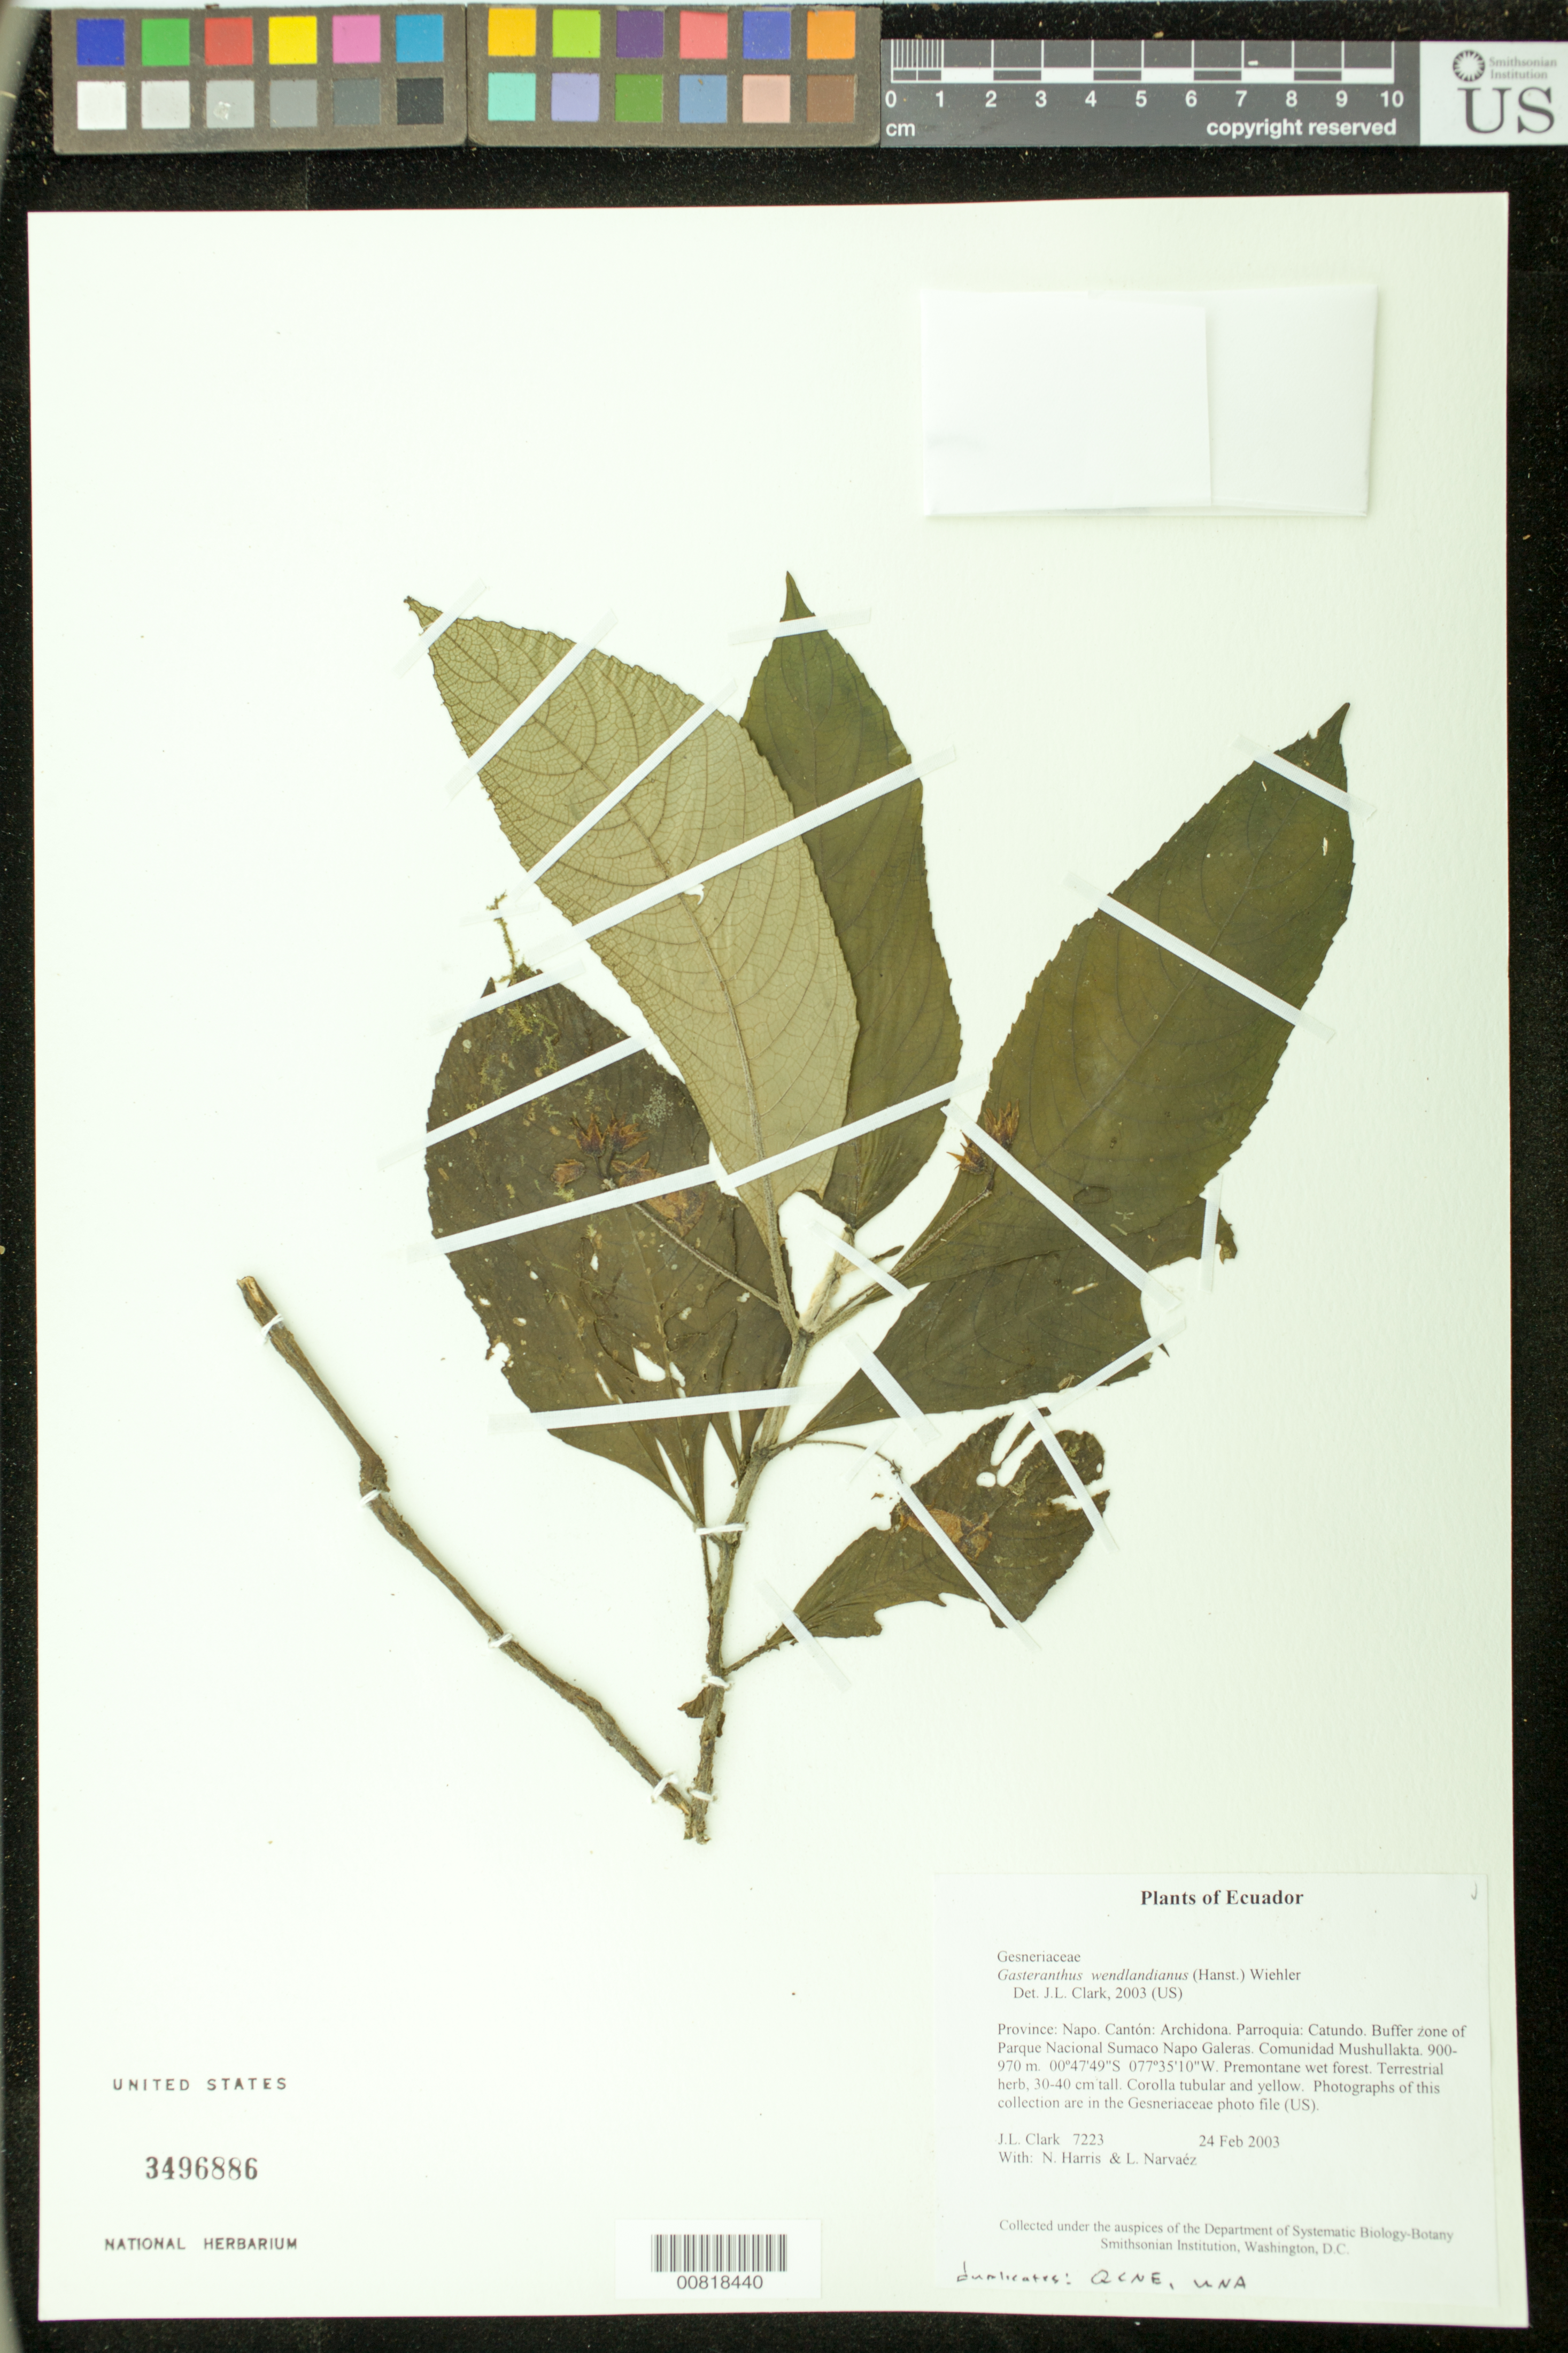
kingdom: Plantae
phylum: Tracheophyta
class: Magnoliopsida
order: Lamiales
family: Gesneriaceae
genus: Gasteranthus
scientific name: Gasteranthus wendlandianus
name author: (Hanst.) Wiehler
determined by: Clark, J. L., (SEL), The Marie Selby Botanical Garden (UNITED STATES)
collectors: J. L. Clark, N. Harris & L. Narvaéz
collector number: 7223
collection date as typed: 24 Feb 2003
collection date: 2003-02-24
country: Ecuador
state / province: Napo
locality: Archidona. Parroquia: Catundo. Buffer zone of Parque Nacional Sumaco Napo Galeras. Comunidad Mushullakta.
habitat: Premontane wet forest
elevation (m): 900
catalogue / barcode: US 3496886